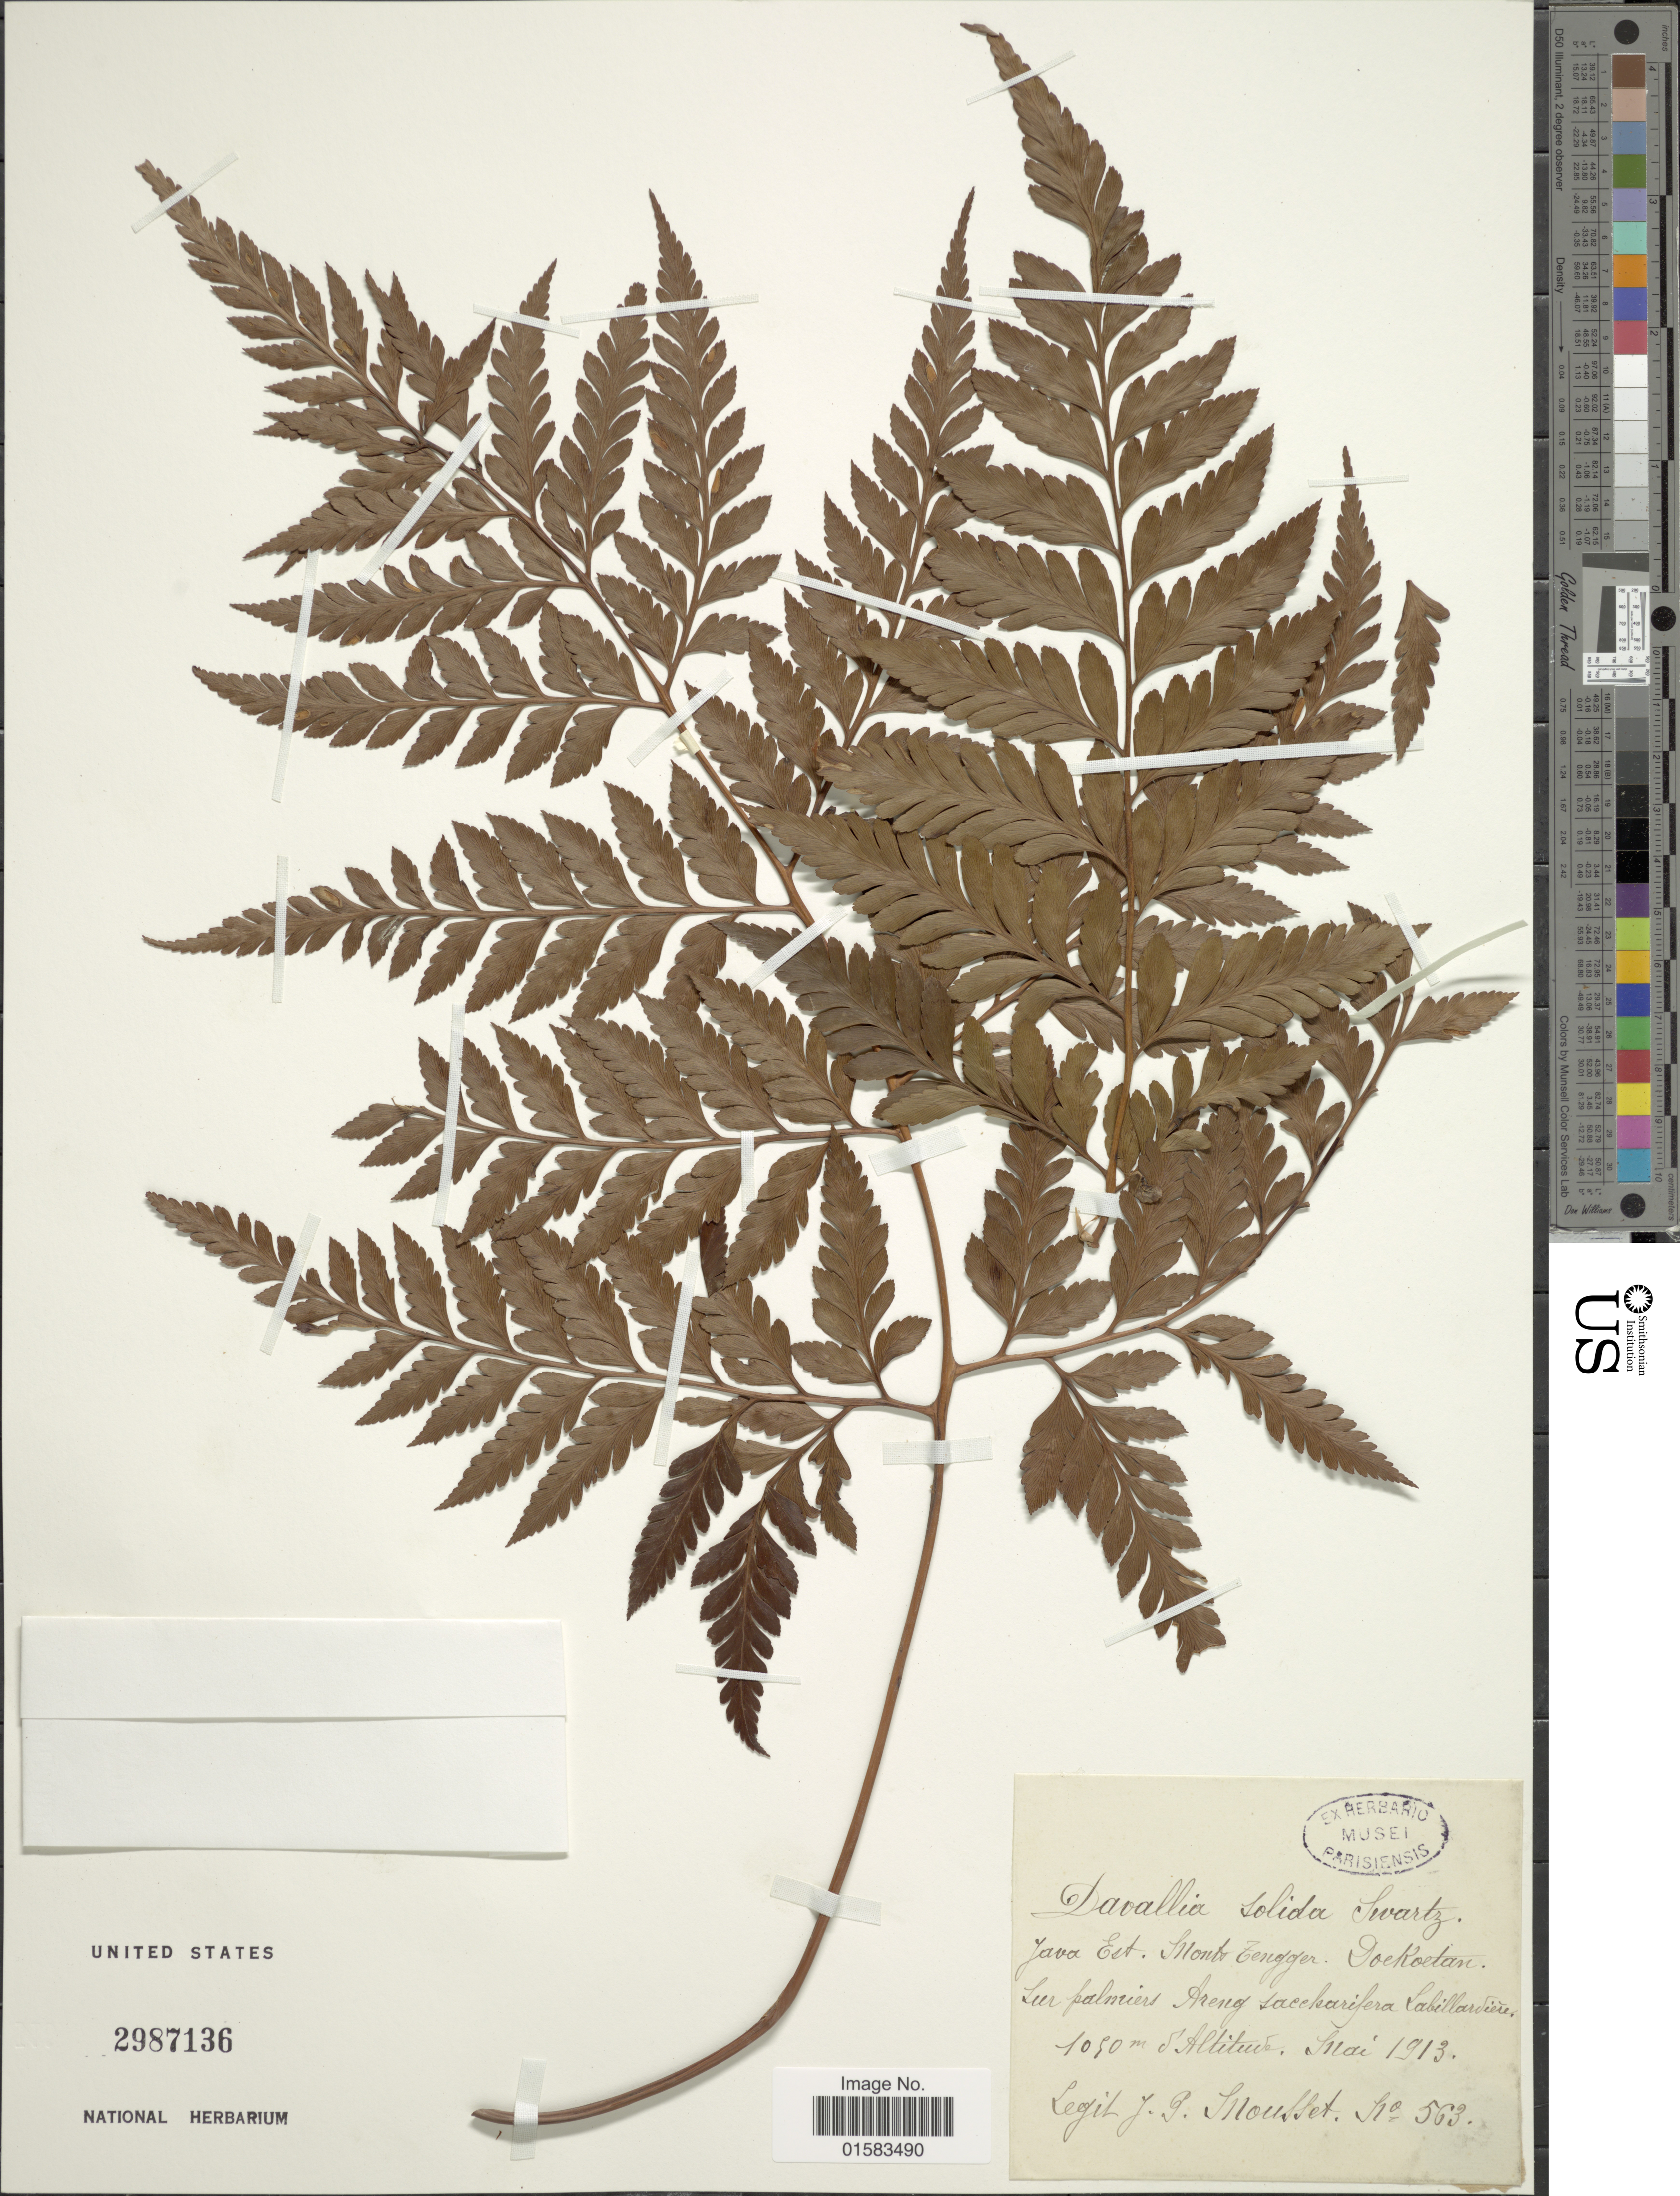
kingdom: Plantae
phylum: Tracheophyta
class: Polypodiopsida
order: Polypodiales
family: Davalliaceae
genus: Davallia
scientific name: Davallia solida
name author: (G. Forst.) Sw.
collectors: J. Mousset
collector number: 563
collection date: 1913-05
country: Indonesia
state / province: Java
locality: Monts Tengger, Doekoetan lur Palmiers Arenga Sacebarefra Sabillauriere [interpreted]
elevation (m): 1050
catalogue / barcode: US 2987136